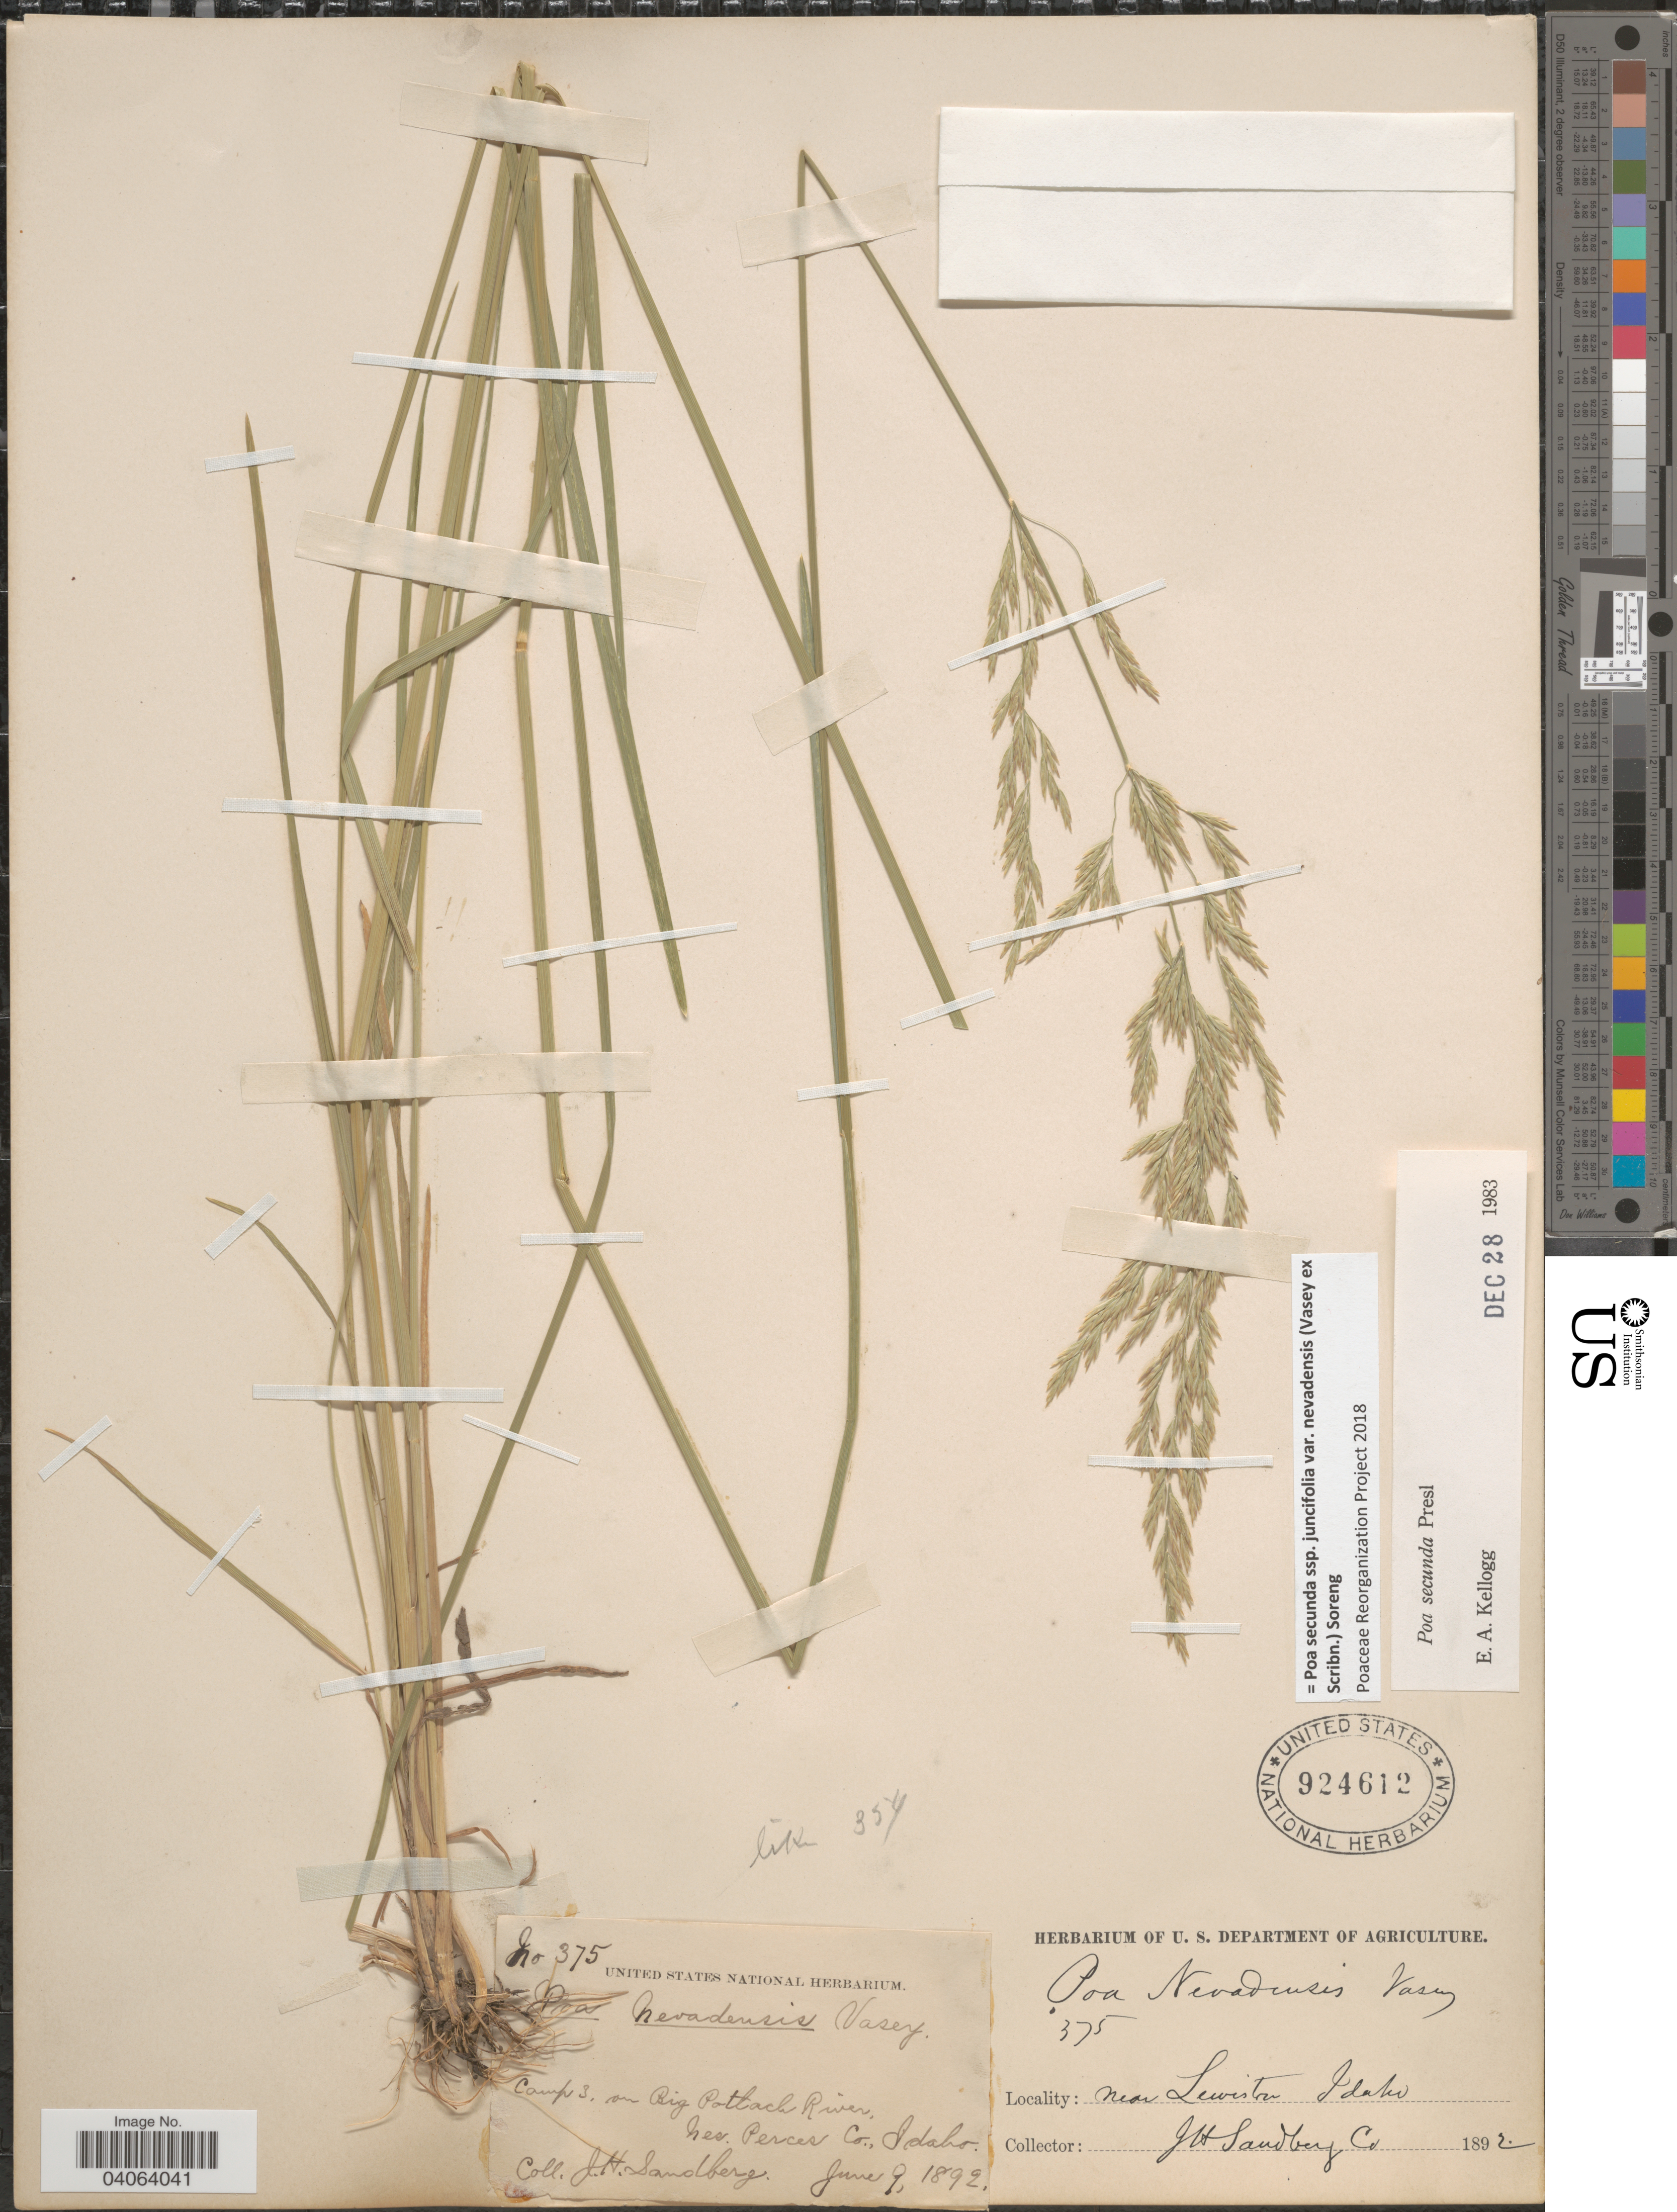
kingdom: Plantae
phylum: Tracheophyta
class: Liliopsida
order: Poales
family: Poaceae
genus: Poa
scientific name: Poa secunda subsp. juncifolia var. nevadensis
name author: (Vasey ex Scribn.) Soreng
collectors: J. H. Sandberg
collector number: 375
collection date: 1892-06-09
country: United States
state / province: Idaho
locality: Camp 3, on Big Pottach River, Nez Perces Co. Near Lewiston.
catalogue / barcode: US 924612